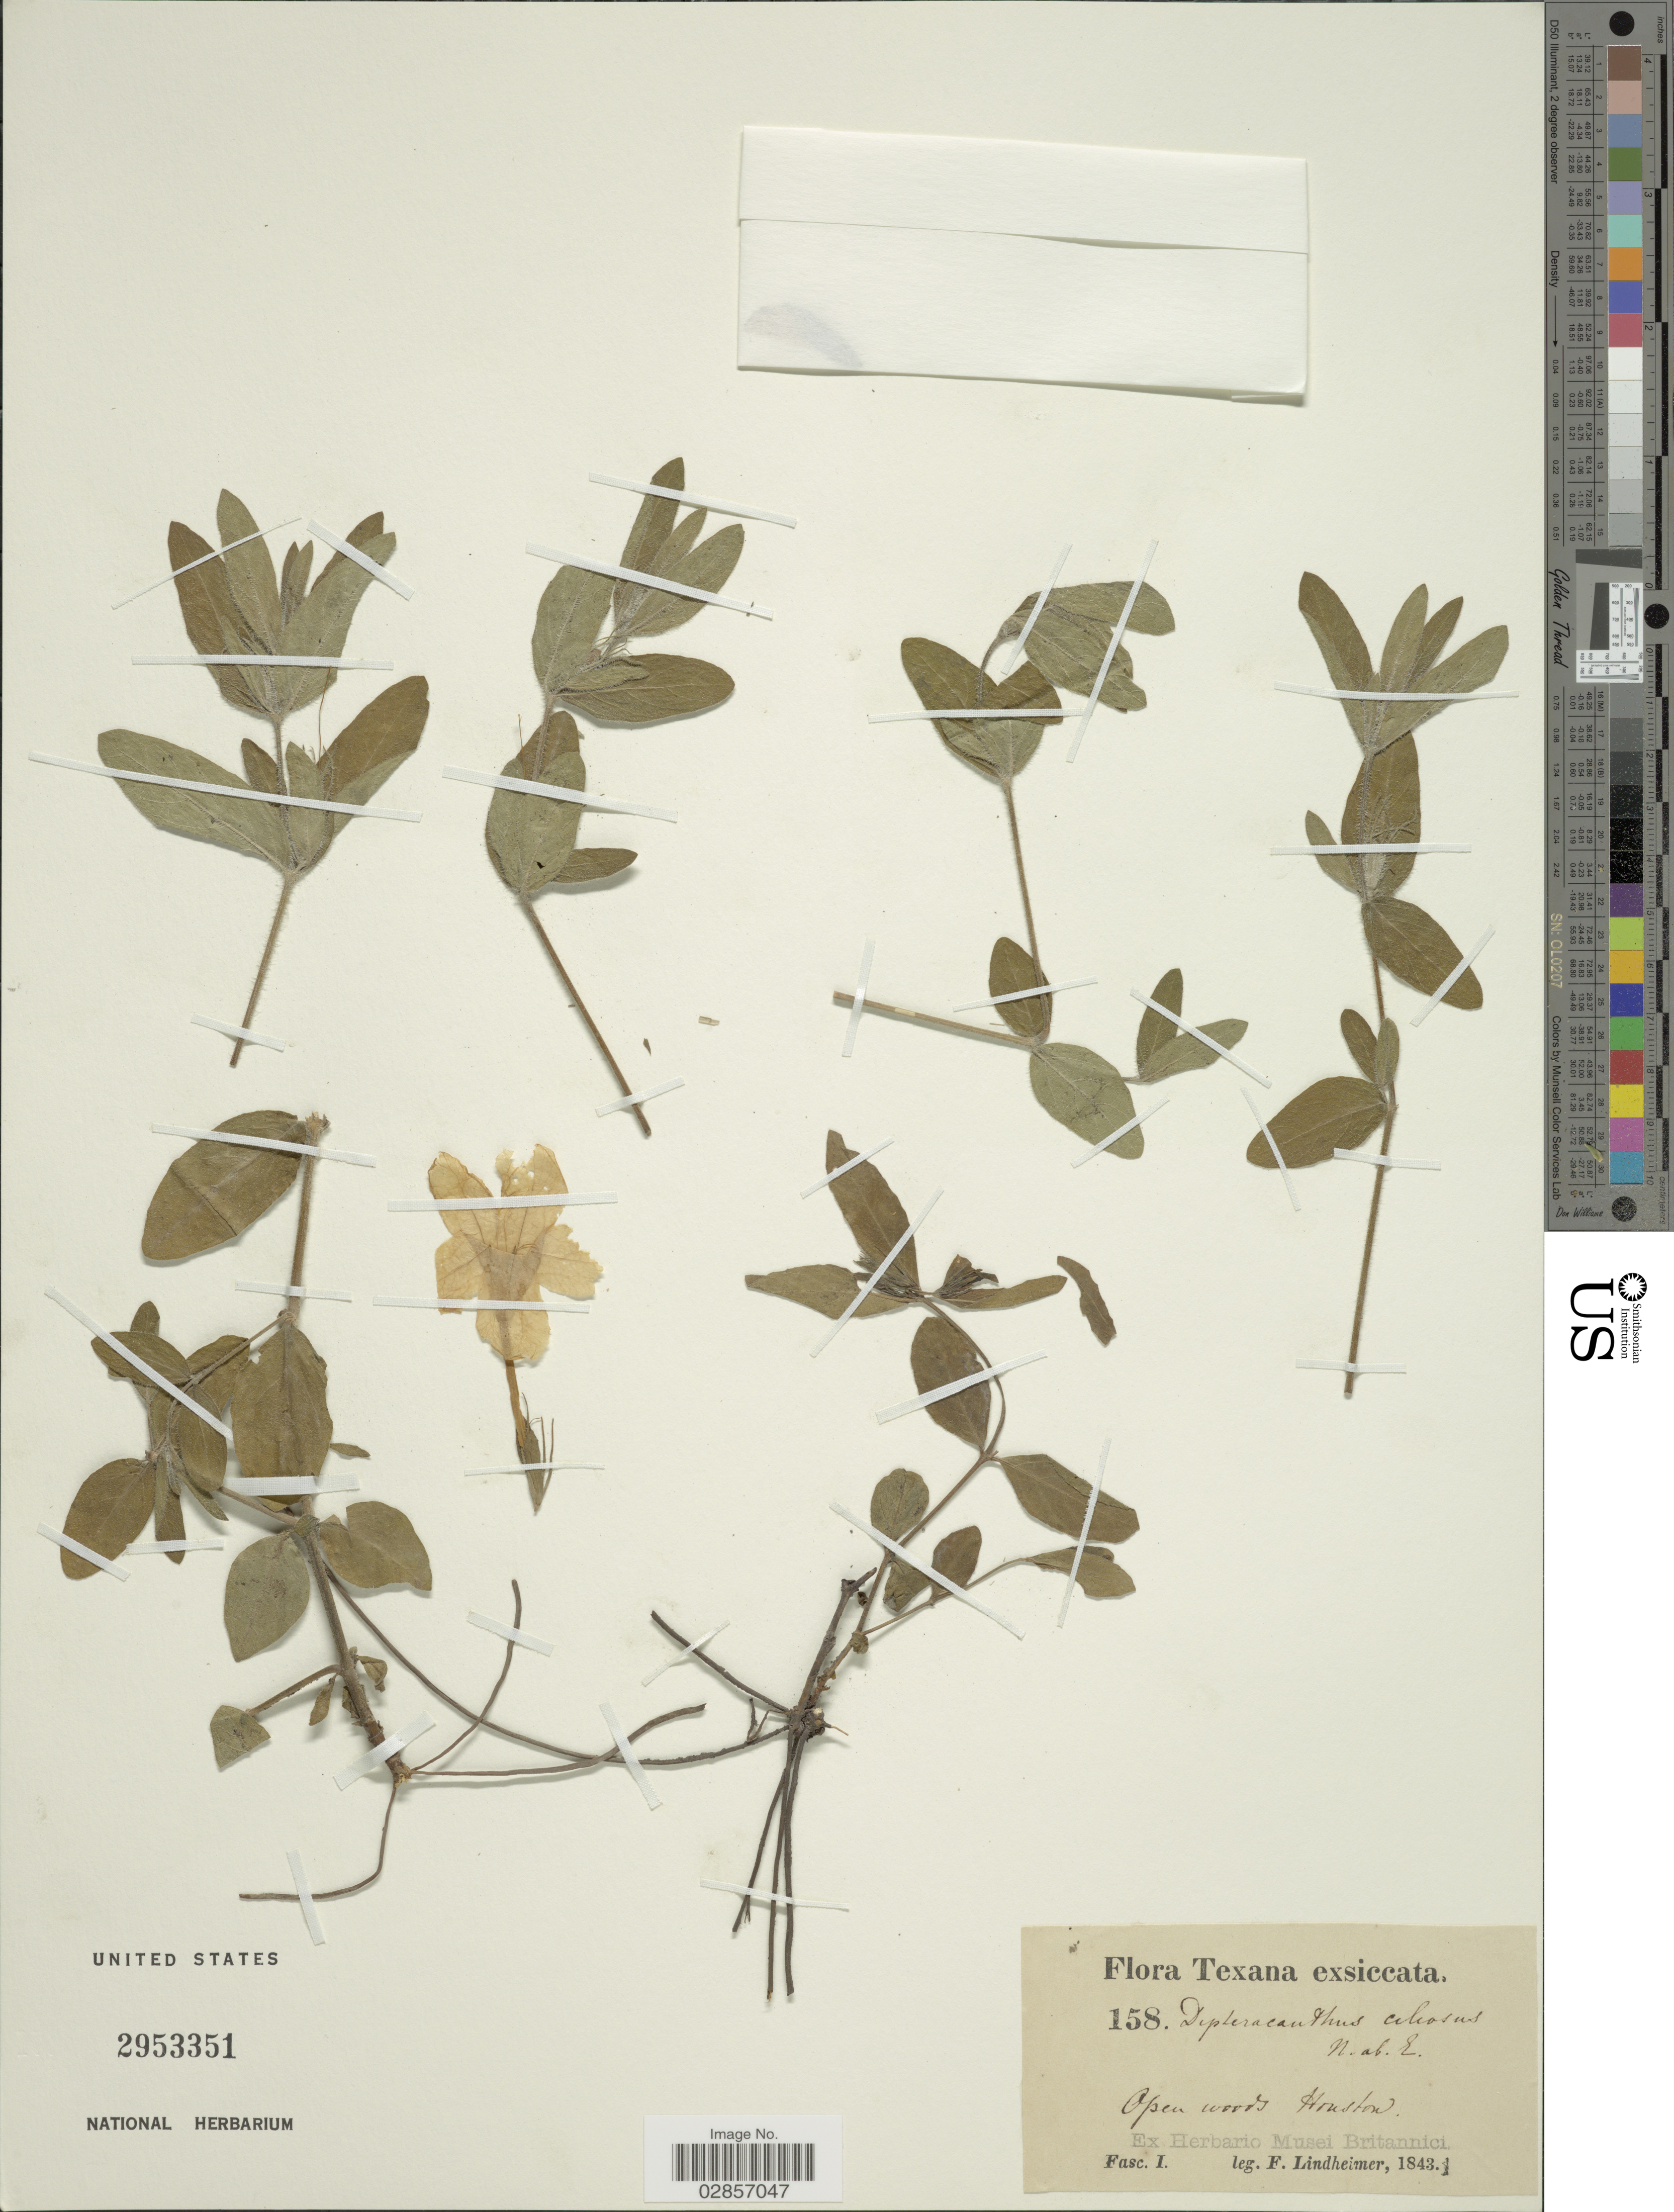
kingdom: Plantae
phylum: Tracheophyta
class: Magnoliopsida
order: Lamiales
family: Acanthaceae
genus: Ruellia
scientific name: Ruellia ciliosa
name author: Pursh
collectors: F. Lindheimer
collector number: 158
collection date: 1843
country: United States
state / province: Texas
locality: Open woods Houston.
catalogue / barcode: US 2953351